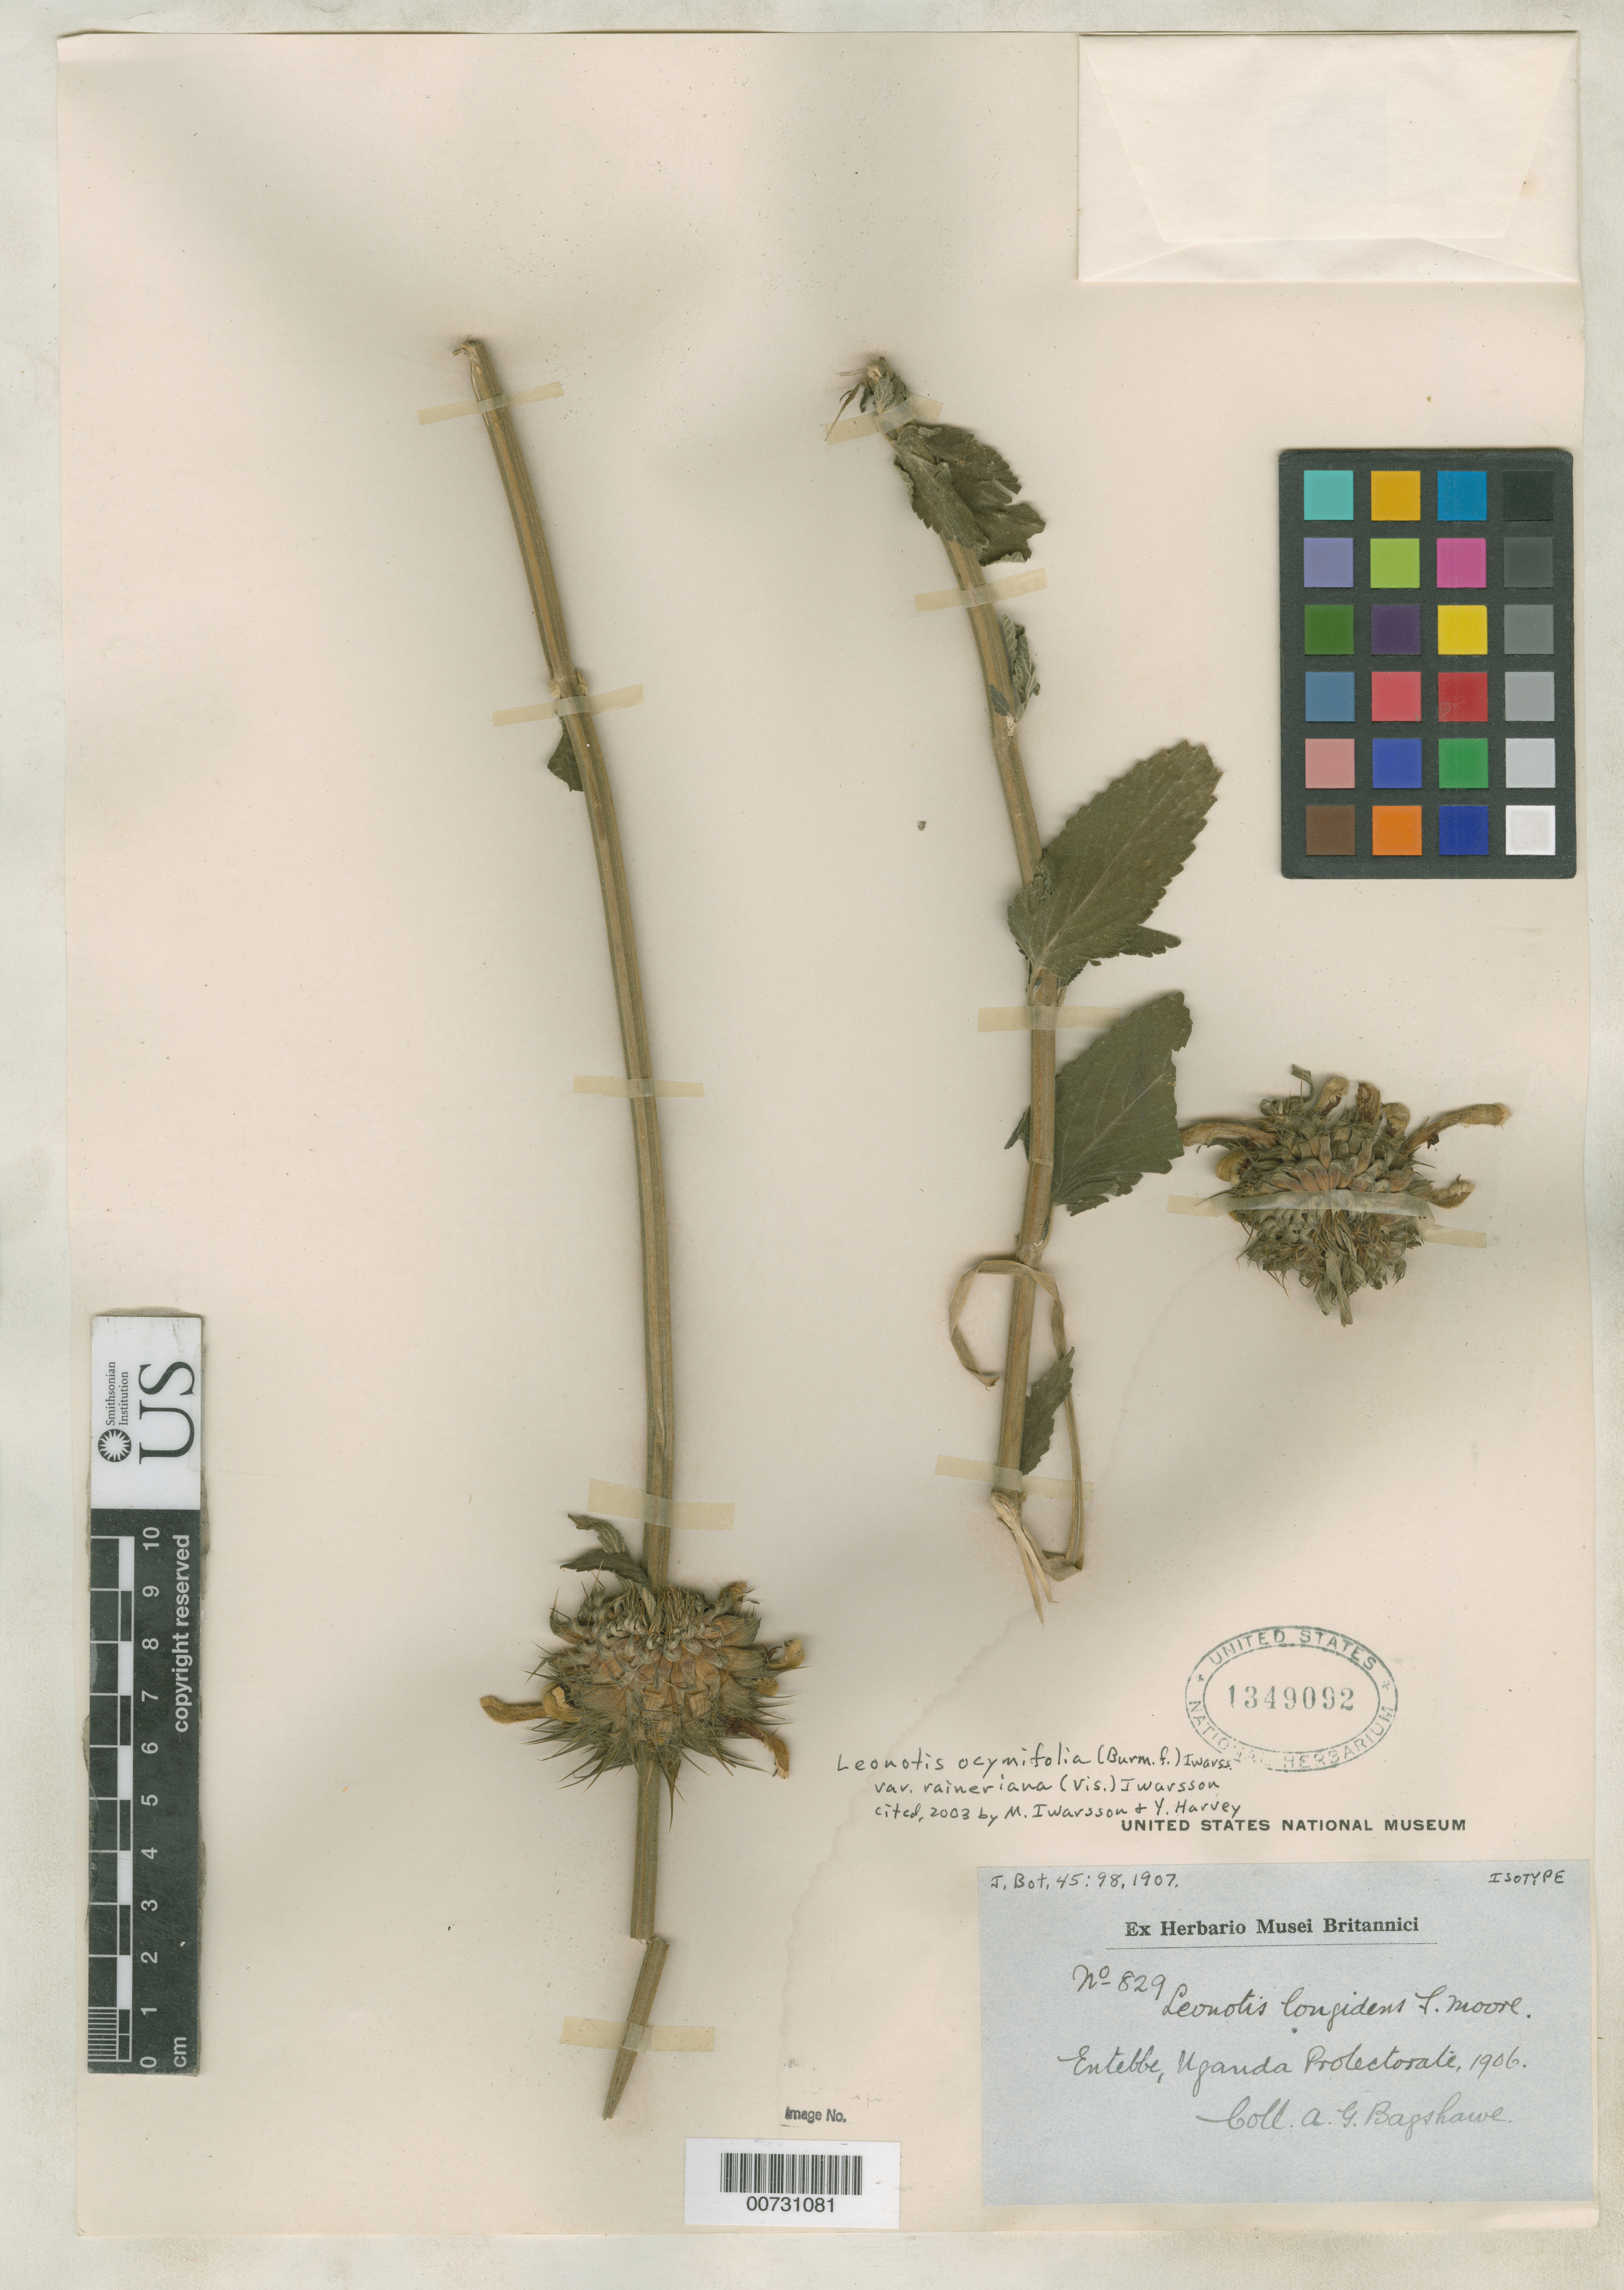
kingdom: Plantae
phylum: Tracheophyta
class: Magnoliopsida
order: Lamiales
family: Lamiaceae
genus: Leonotis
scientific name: Leonotis longidens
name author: S. Moore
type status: Isotype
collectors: A. Bagshawe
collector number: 829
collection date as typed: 1906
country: Uganda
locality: Entebbe, Uganda Protectorate.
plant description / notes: Cited 2003 by M. Iwarsson & Y. Harvey.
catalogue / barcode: US 1349092